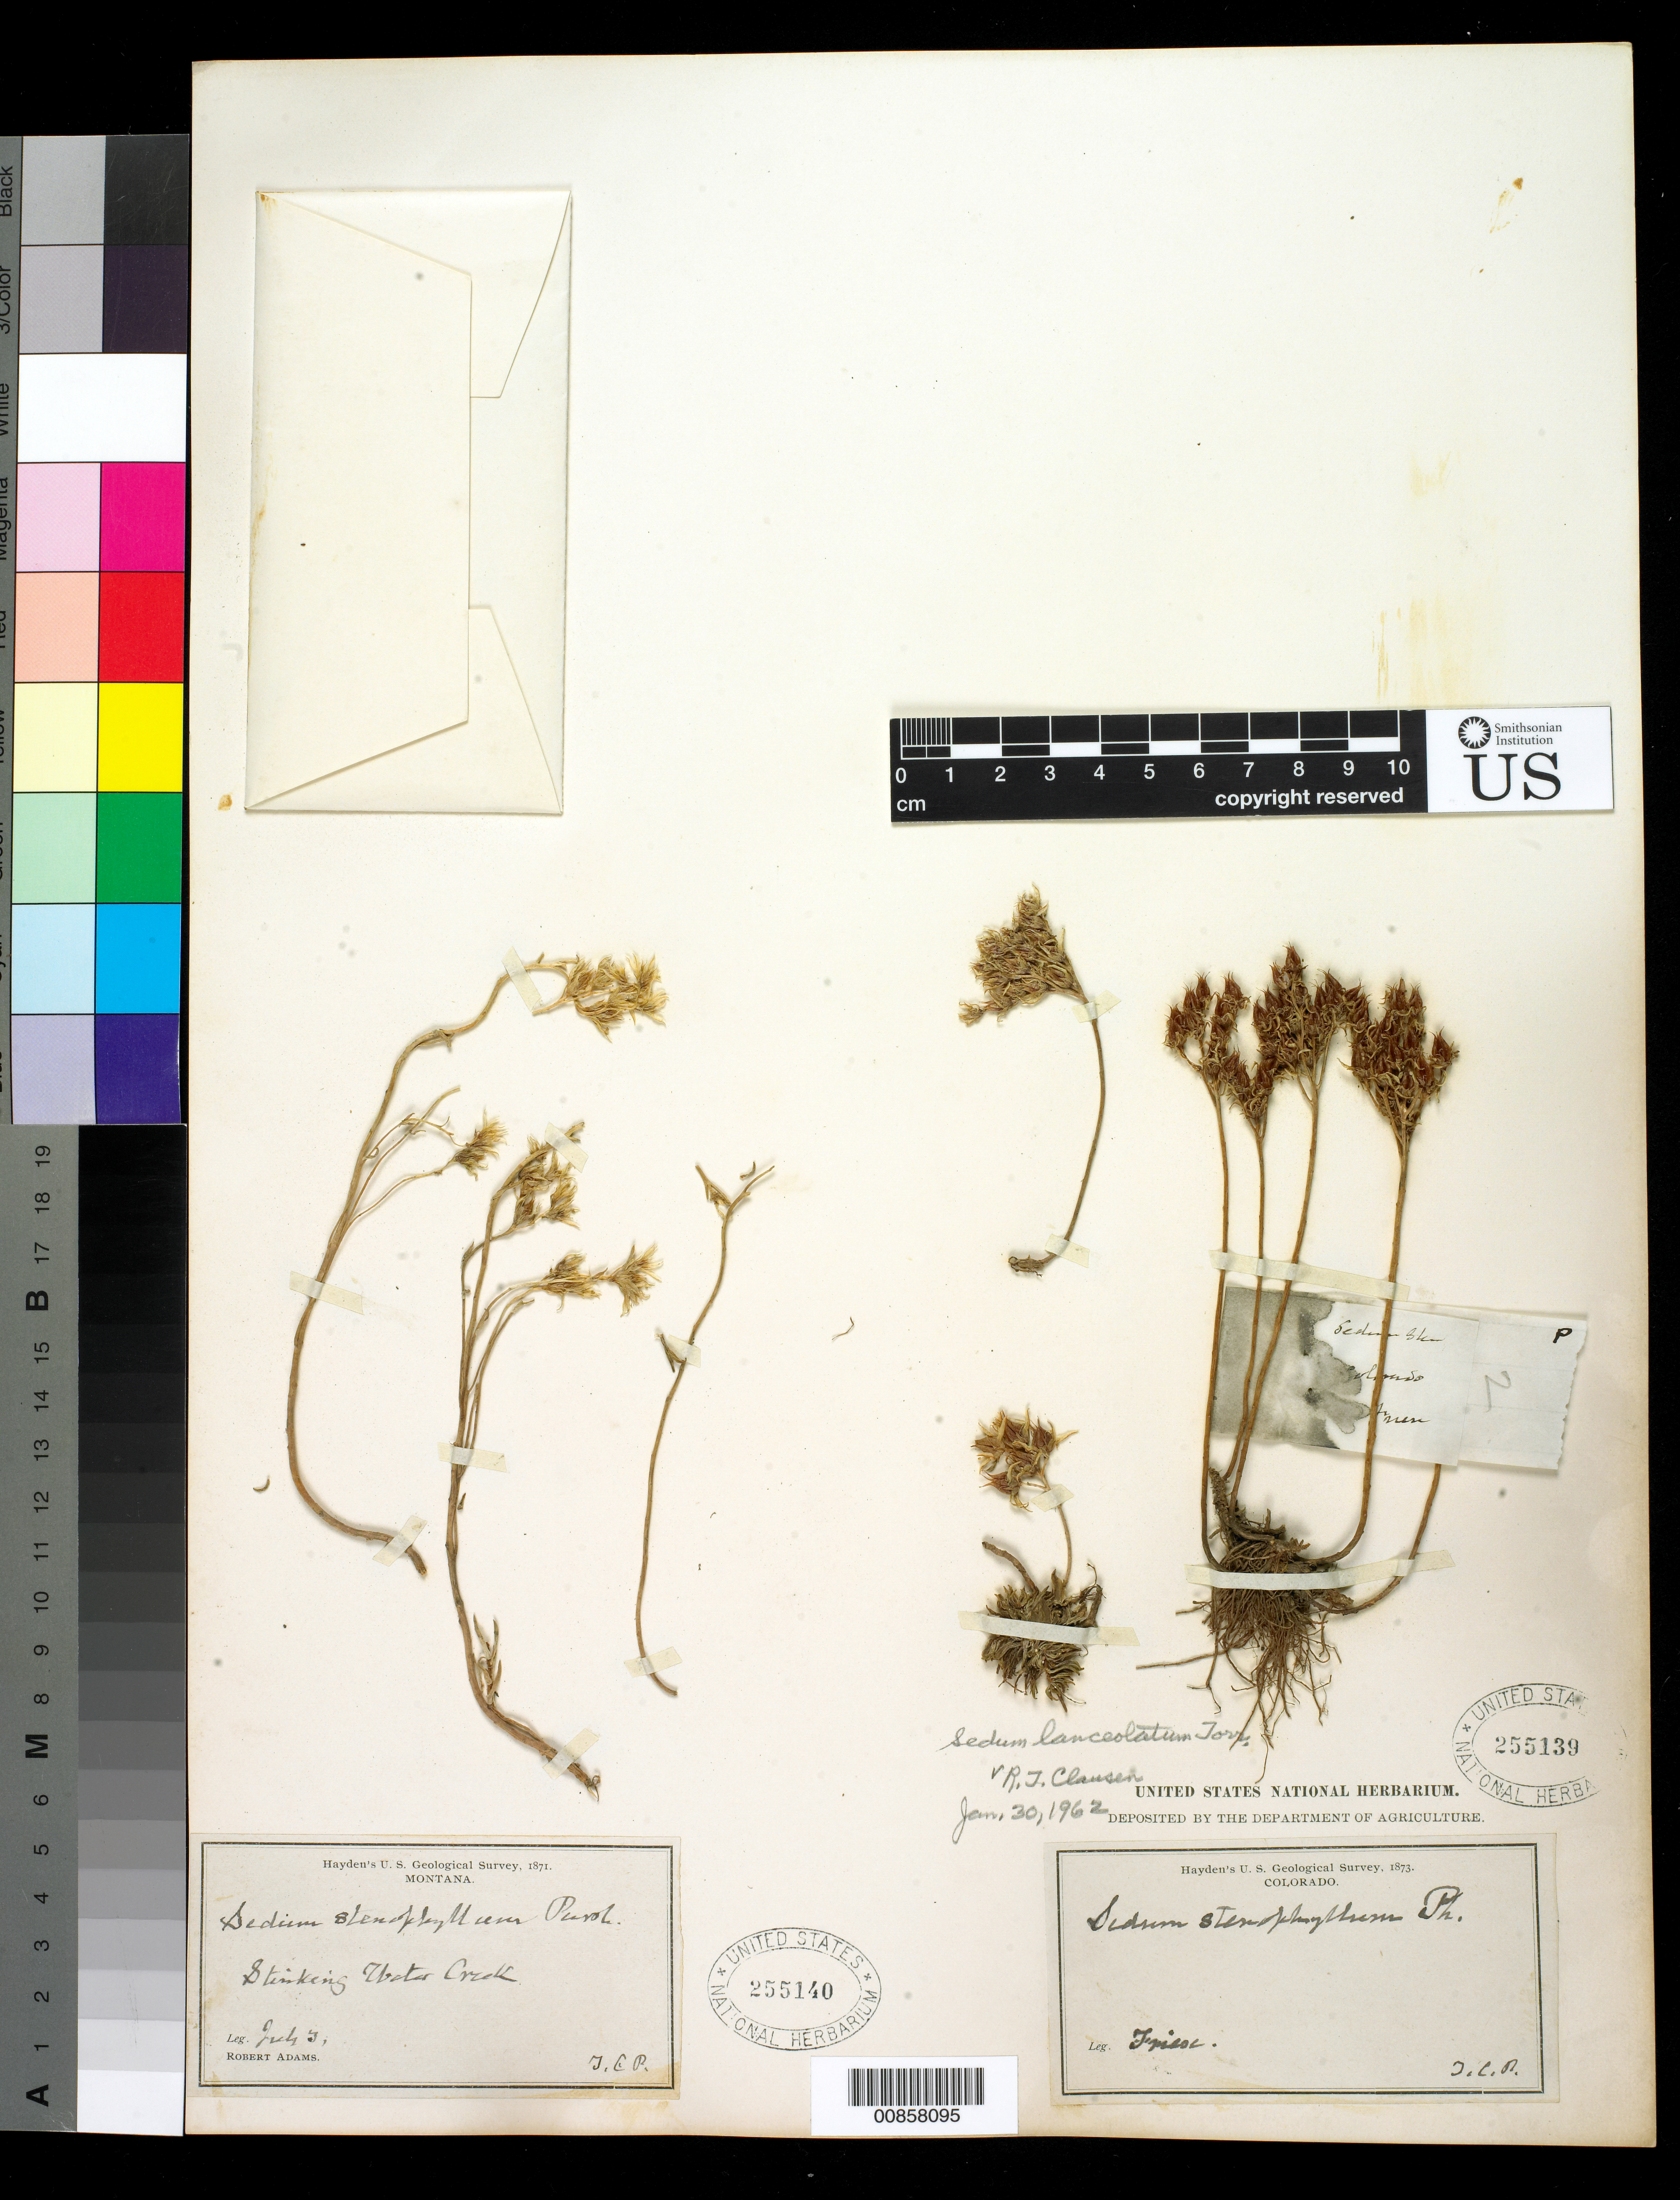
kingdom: Plantae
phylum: Tracheophyta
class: Magnoliopsida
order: Saxifragales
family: Crassulaceae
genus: Sedum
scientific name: Sedum lanceolatum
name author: Torr.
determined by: Clausen, R. J.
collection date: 1873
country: United States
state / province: Colorado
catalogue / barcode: US 255139